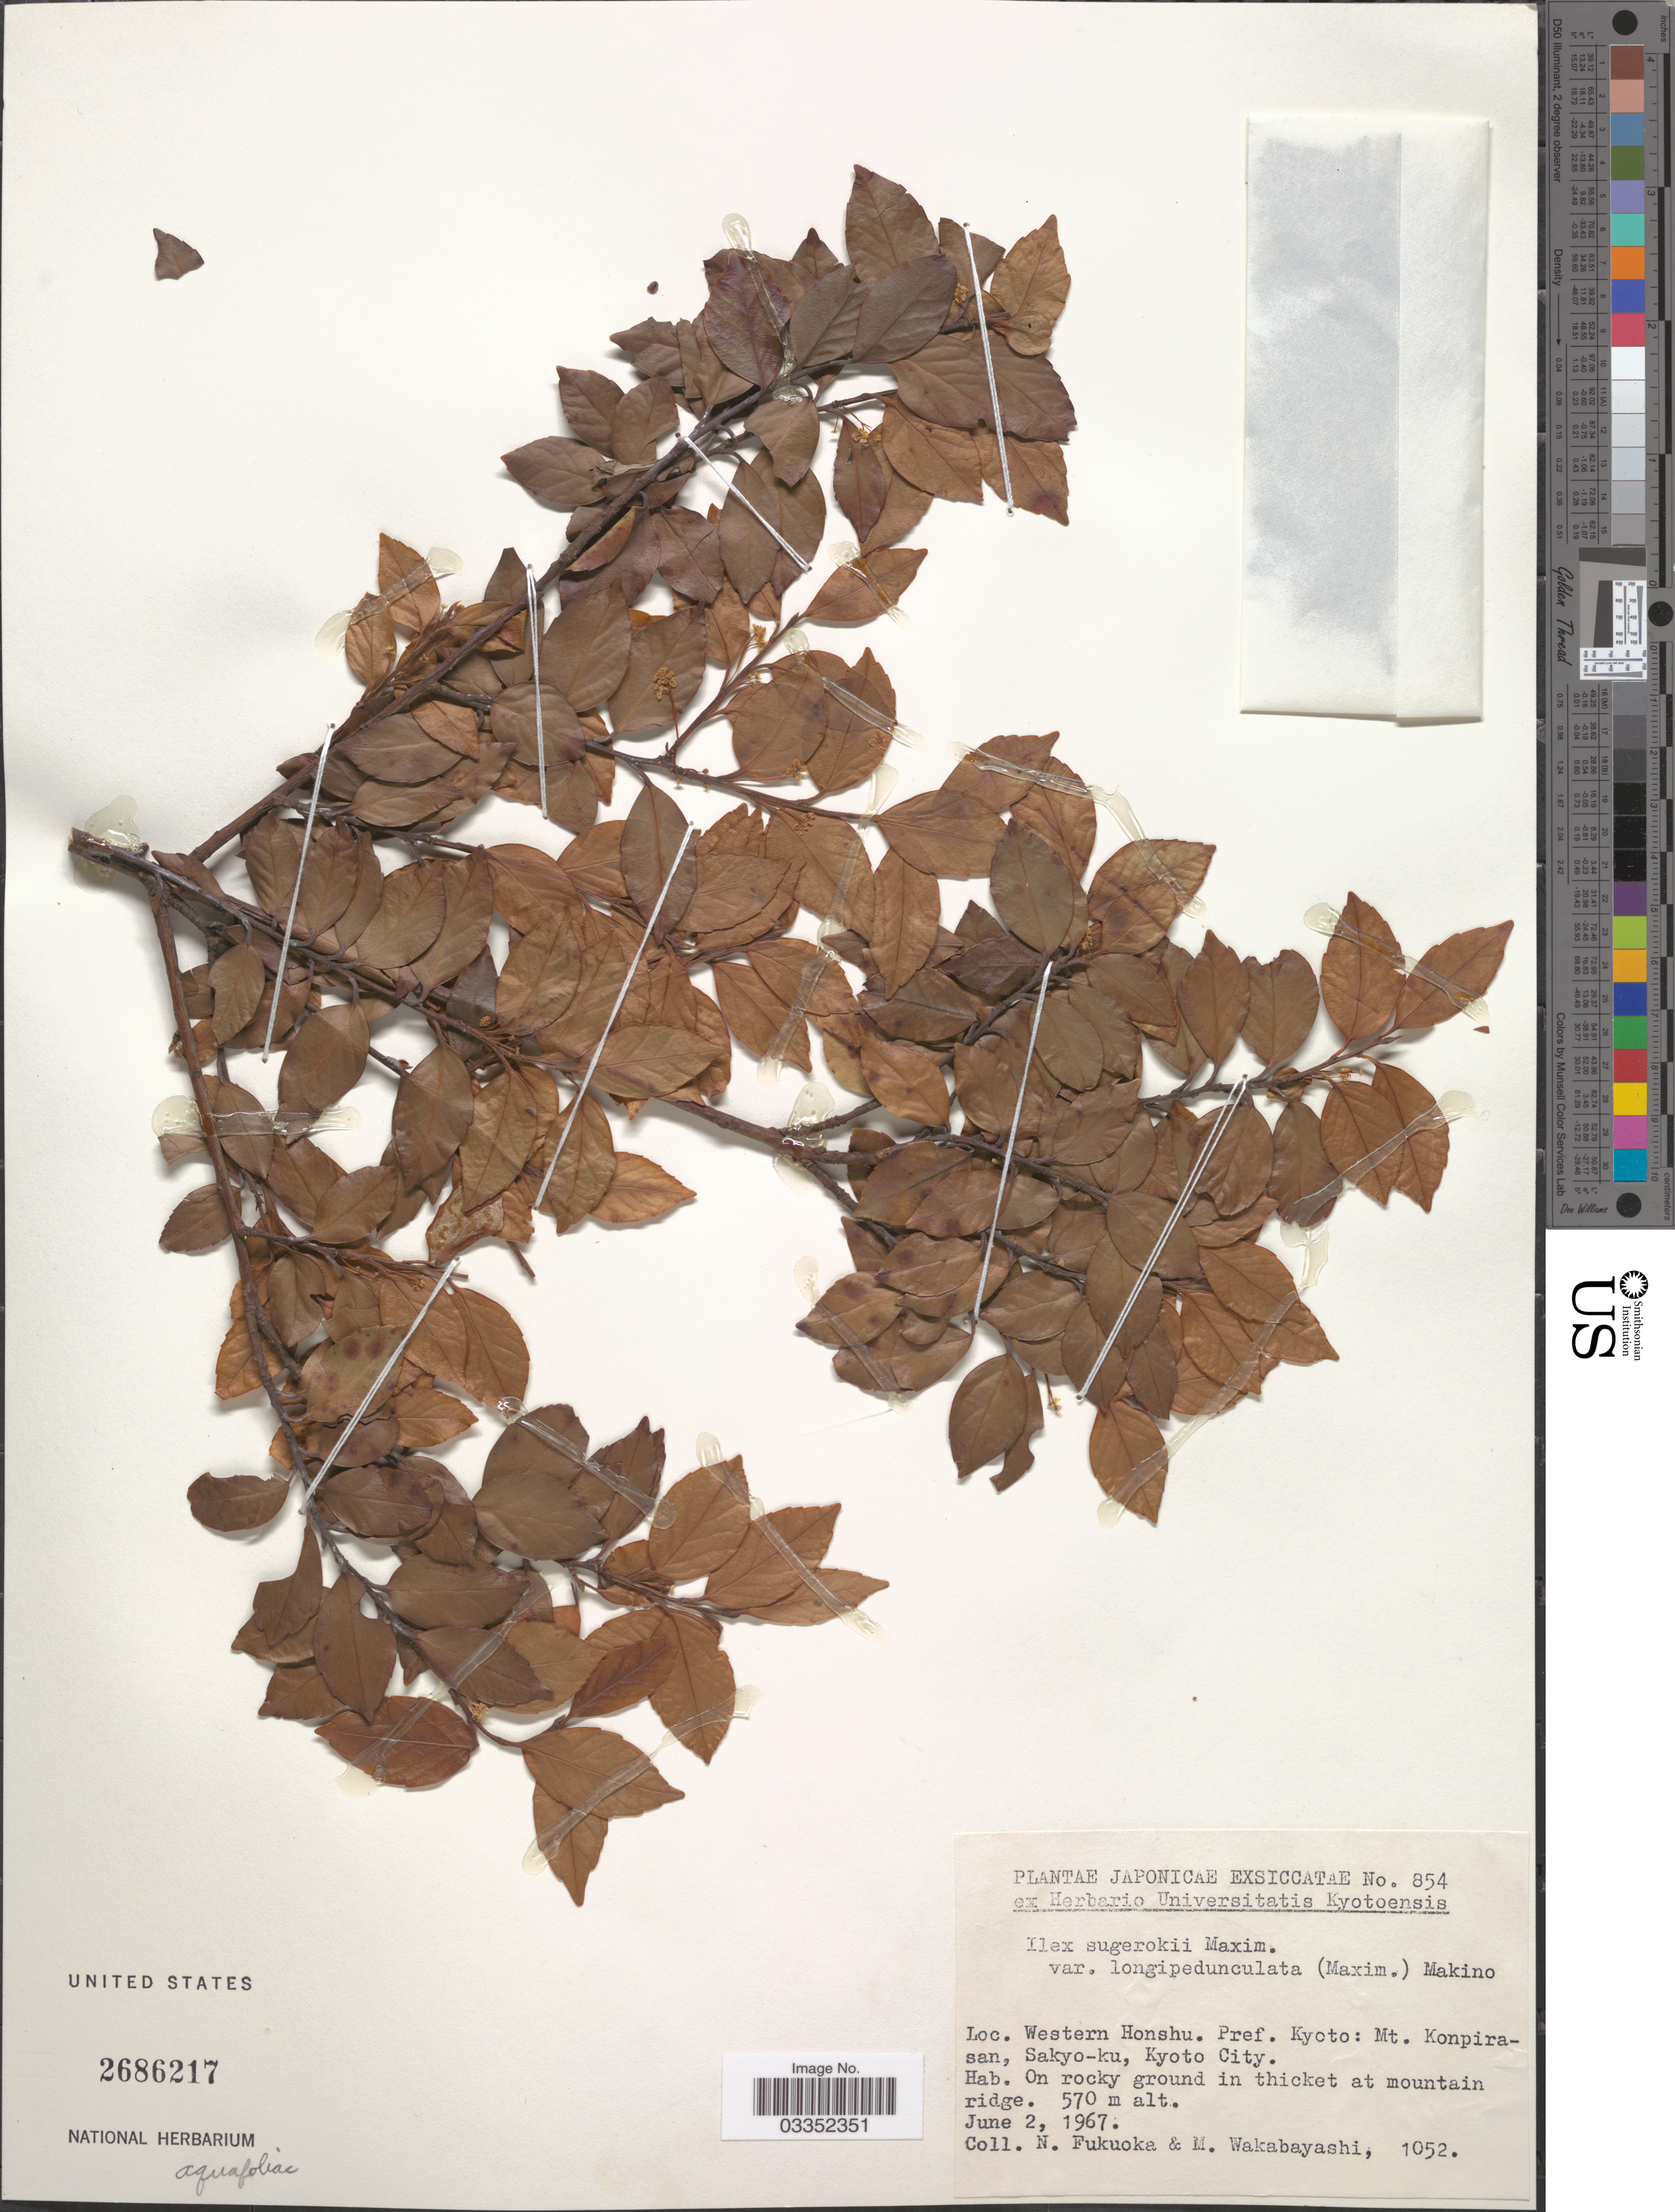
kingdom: Plantae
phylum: Tracheophyta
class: Magnoliopsida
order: Aquifoliales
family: Aquifoliaceae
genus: Ilex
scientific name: Ilex sugerokii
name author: Maxim.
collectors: N. Fukuoka & M. Wakabayashi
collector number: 1052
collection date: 1967-06-02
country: Japan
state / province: Kyoto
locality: Western Honshu. Pref. Kyoto: Mt. Konpirasan, Sakyo-ku, Kyoto City.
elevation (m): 570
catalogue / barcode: US 2686217